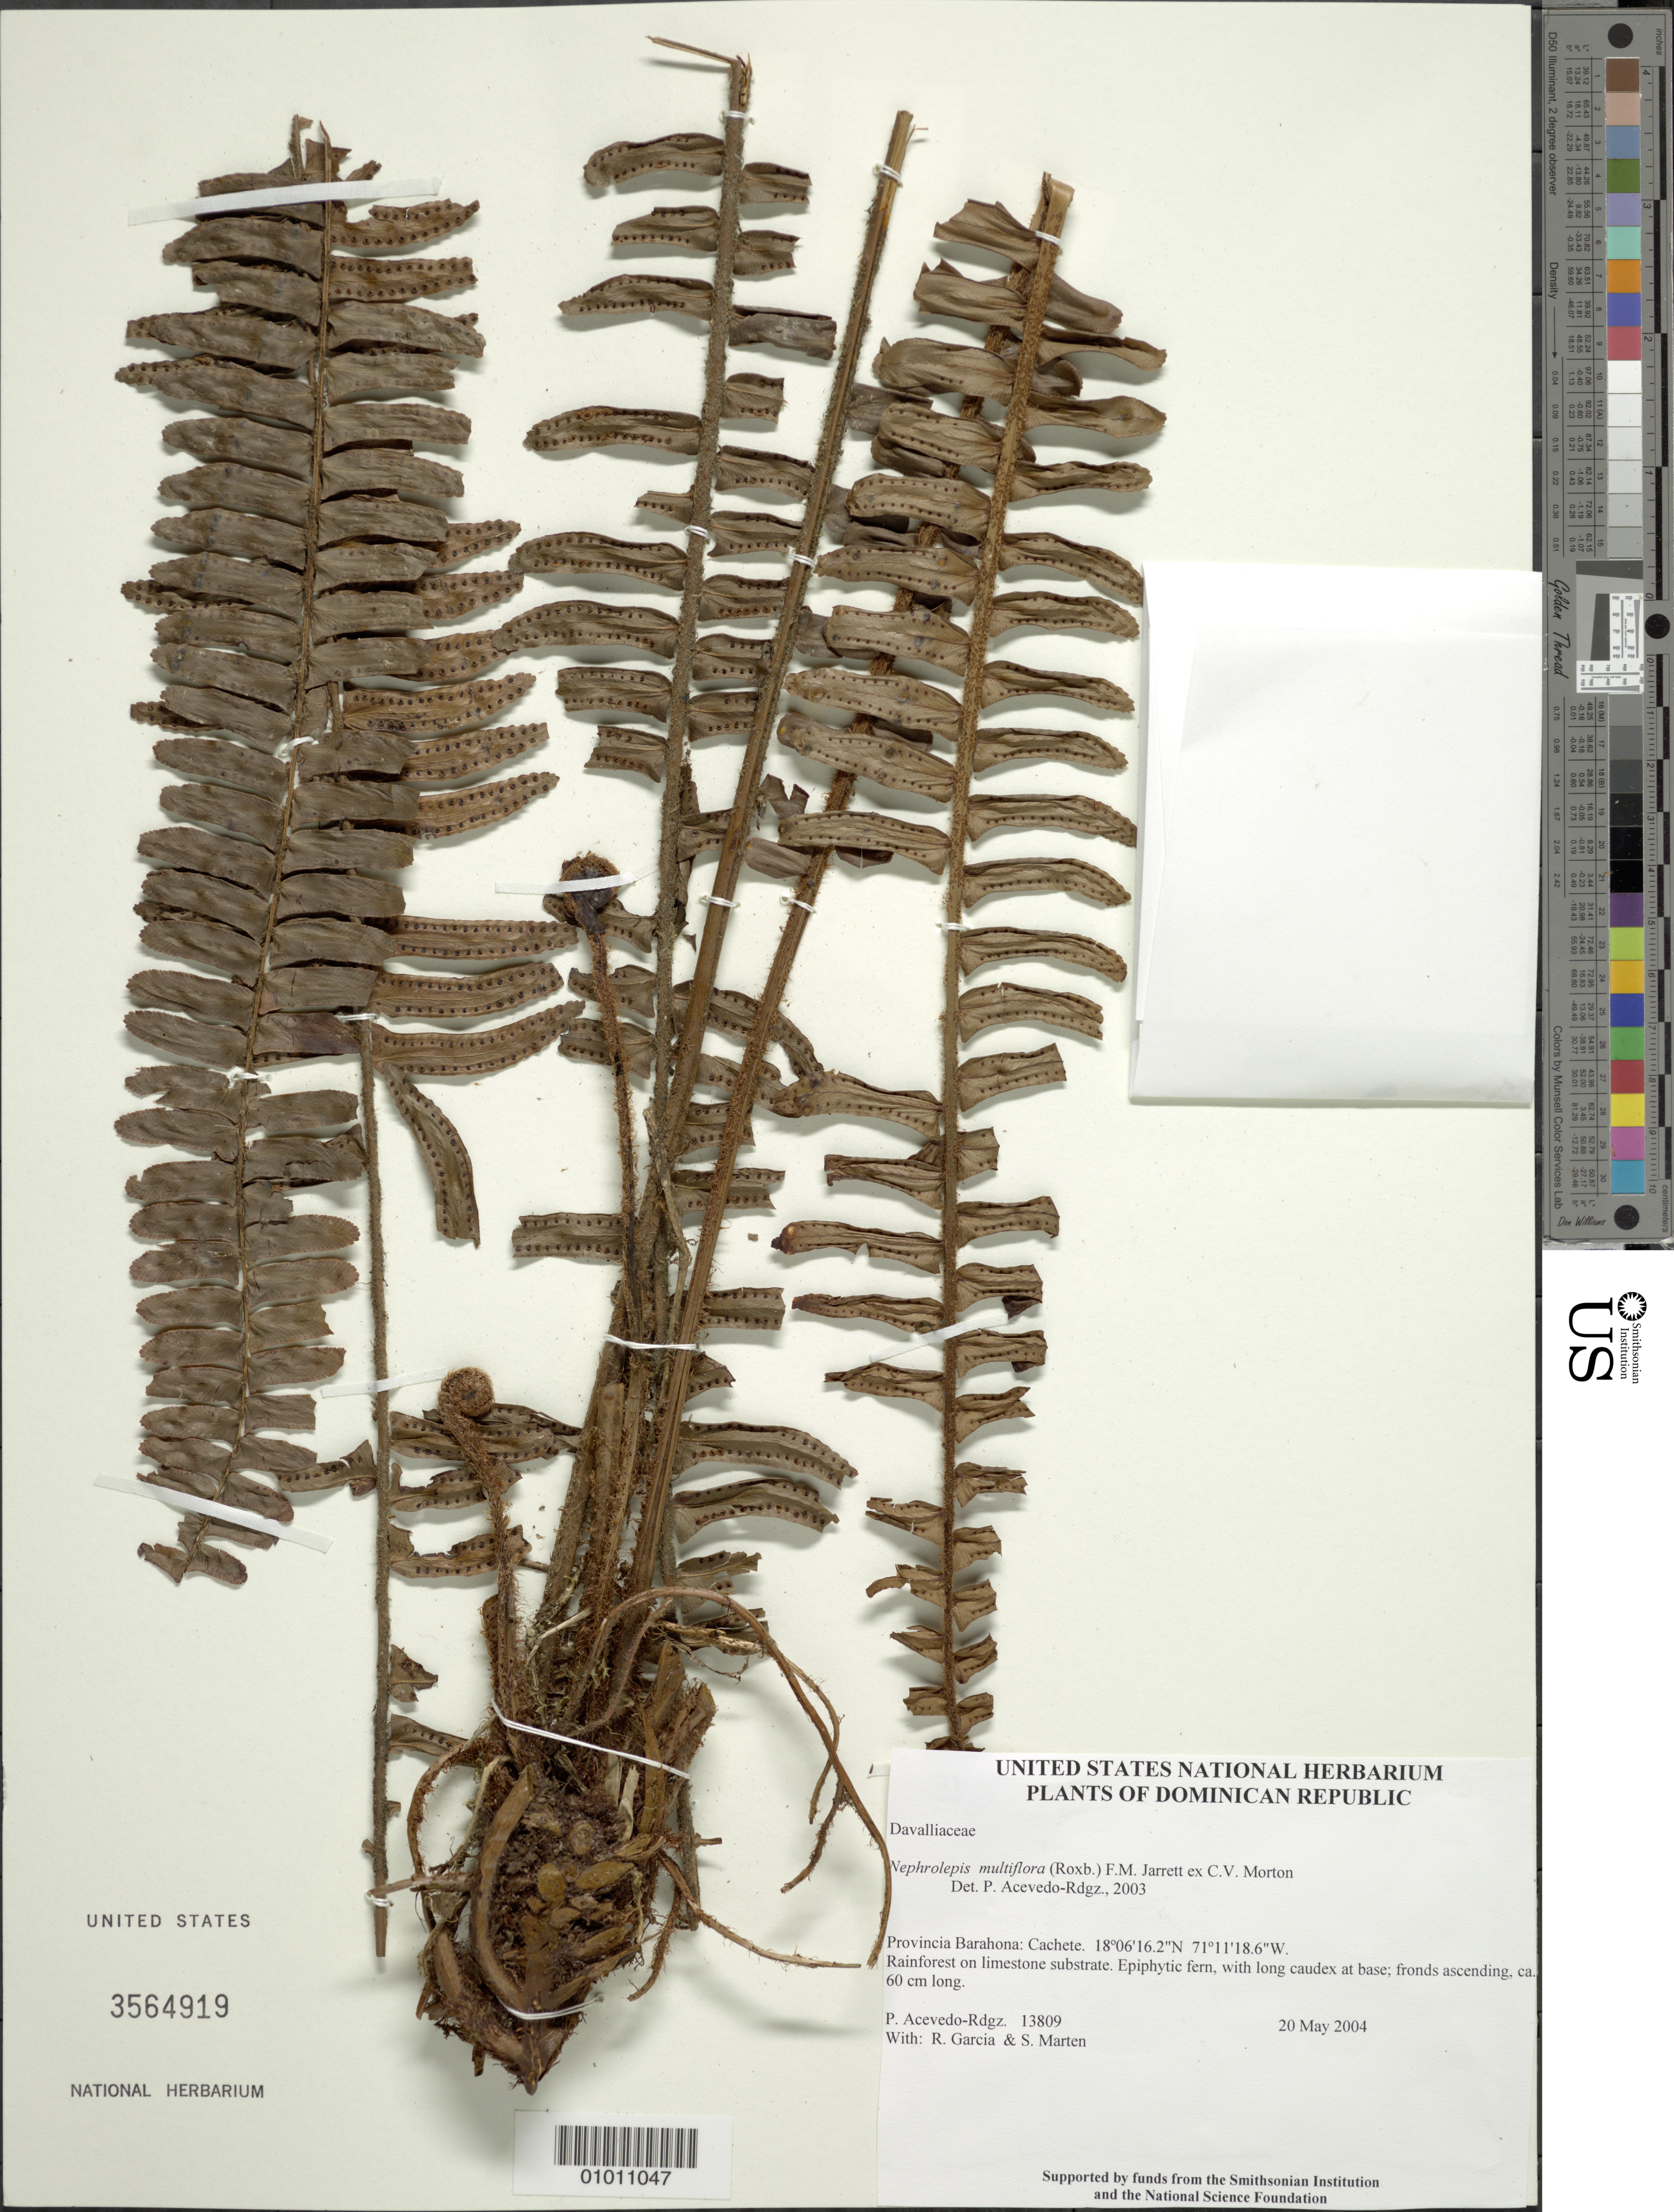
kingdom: Plantae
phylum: Tracheophyta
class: Polypodiopsida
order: Polypodiales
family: Nephrolepidaceae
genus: Nephrolepis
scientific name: Nephrolepis multiflora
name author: (Roxb.) F.M. Jarrett ex C.V. Morton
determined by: Acevedo-Rodríguez, P., (BOT), Smithsonian Institution - National Museum of Natural History (UNITED STATES)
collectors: P. Acevedo-Rodr., R. G. García & S. Marten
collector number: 13809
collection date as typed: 20 May 2004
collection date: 2004-05-20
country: Dominican Republic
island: Hispaniola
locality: Provincia Barahona: Cachete.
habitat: Rainforest on limestone substrate.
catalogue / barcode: US 3564919